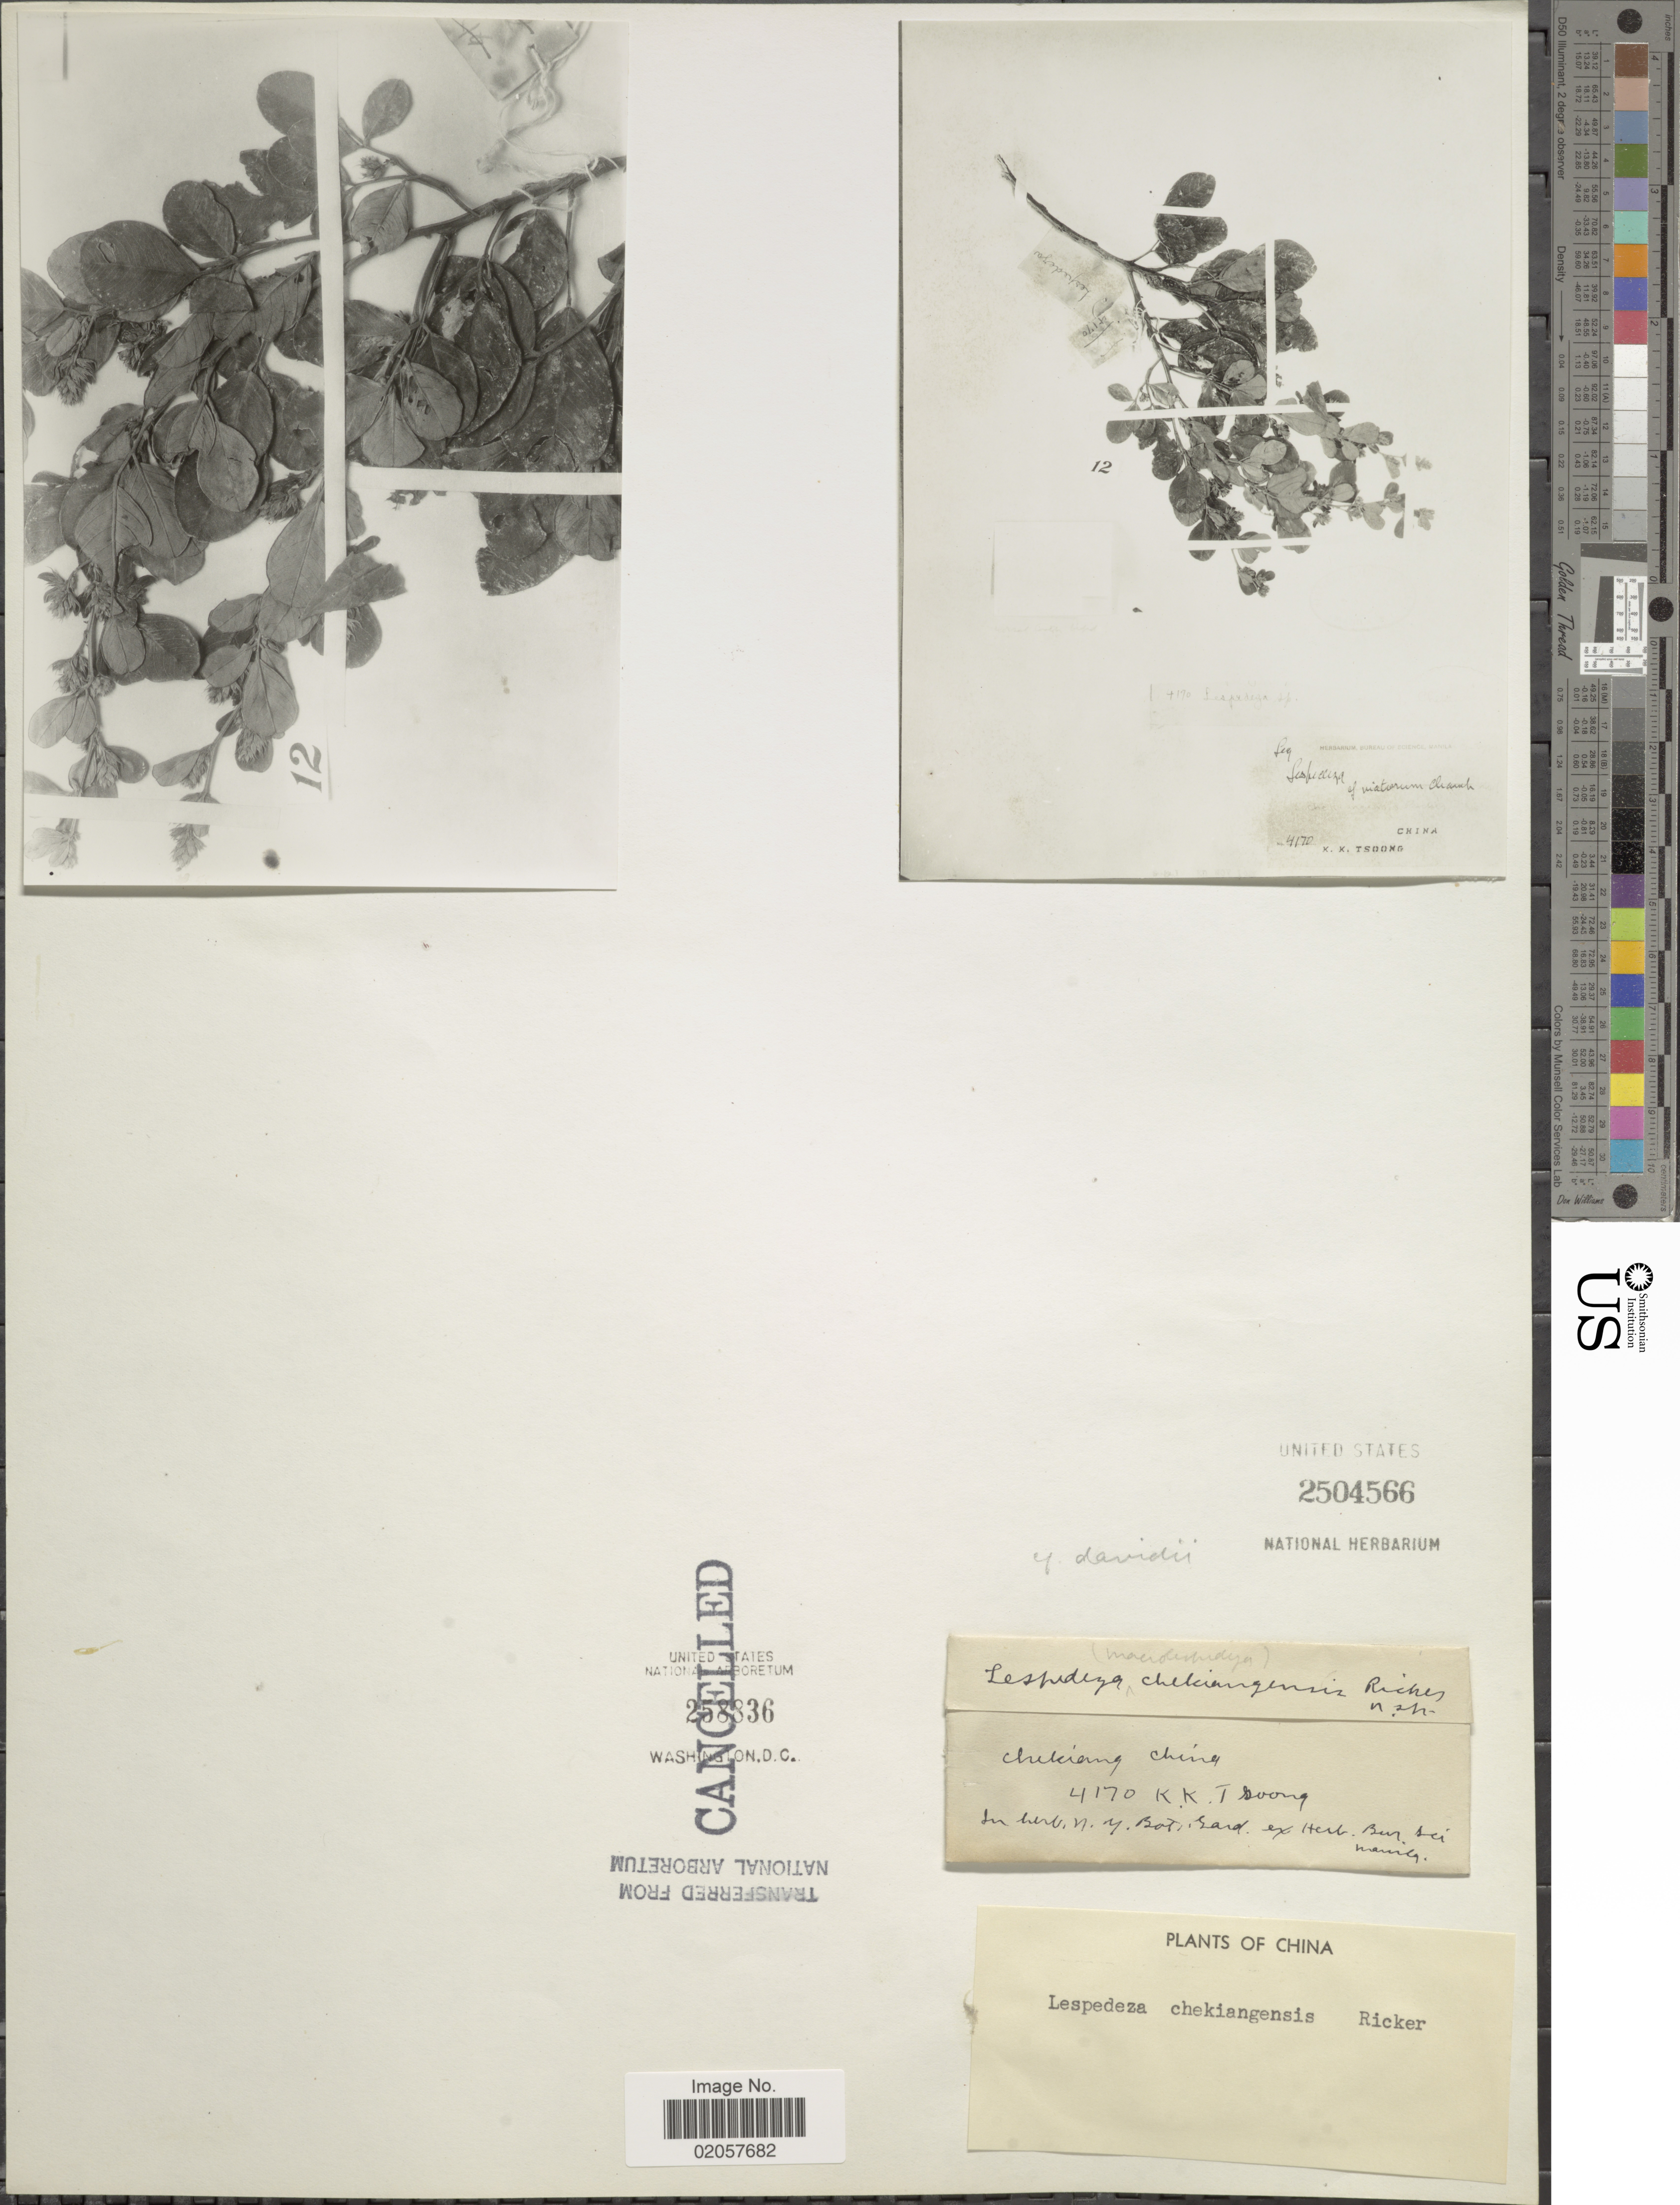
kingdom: Plantae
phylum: Tracheophyta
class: Magnoliopsida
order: Fabales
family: Fabaceae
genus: Lespedeza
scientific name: Lespedeza chekiangensis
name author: Ricker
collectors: K. Tsoong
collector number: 4170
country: China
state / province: Zhejiang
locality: Chekiang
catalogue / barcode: US 2504566